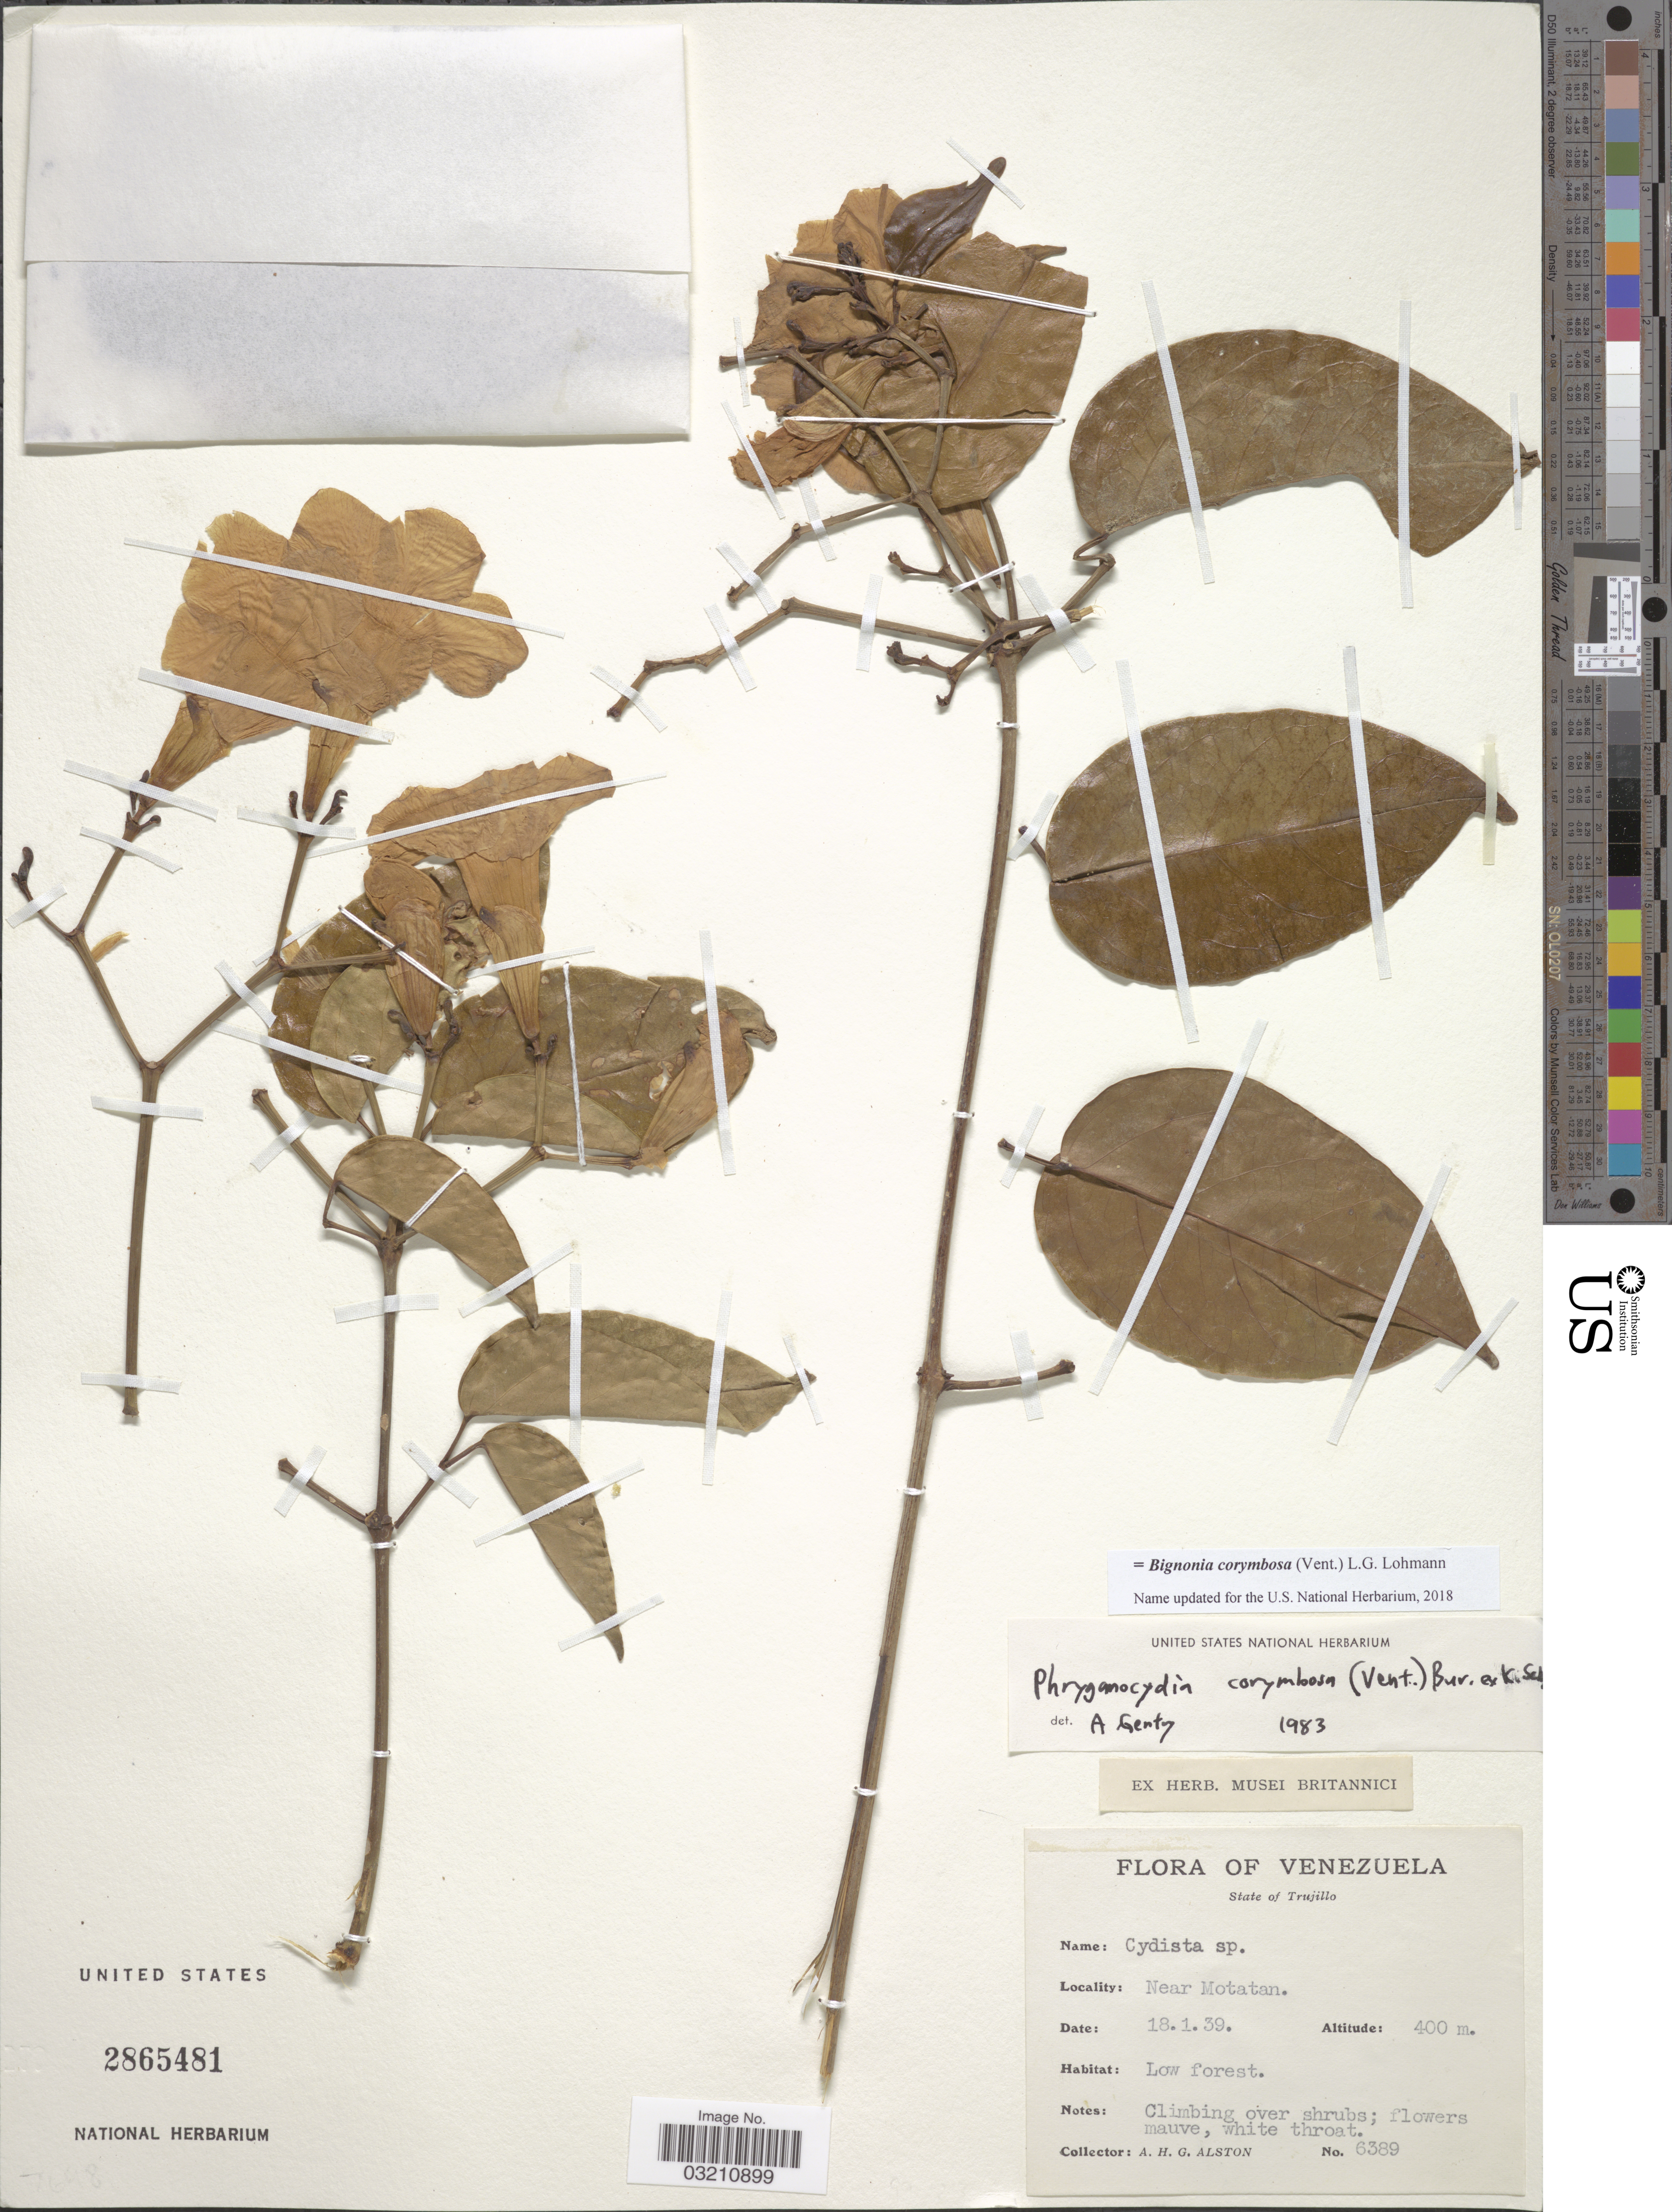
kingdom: Plantae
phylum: Tracheophyta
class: Magnoliopsida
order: Lamiales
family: Bignoniaceae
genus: Bignonia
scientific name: Bignonia corymbosa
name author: (Vent.) L.G. Lohmann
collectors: A. H. Alston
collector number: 6389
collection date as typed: Transcribed d/m/y: 18/1/39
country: Venezuela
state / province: Trujillo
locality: Near Motatan.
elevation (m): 400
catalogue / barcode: US 2865481